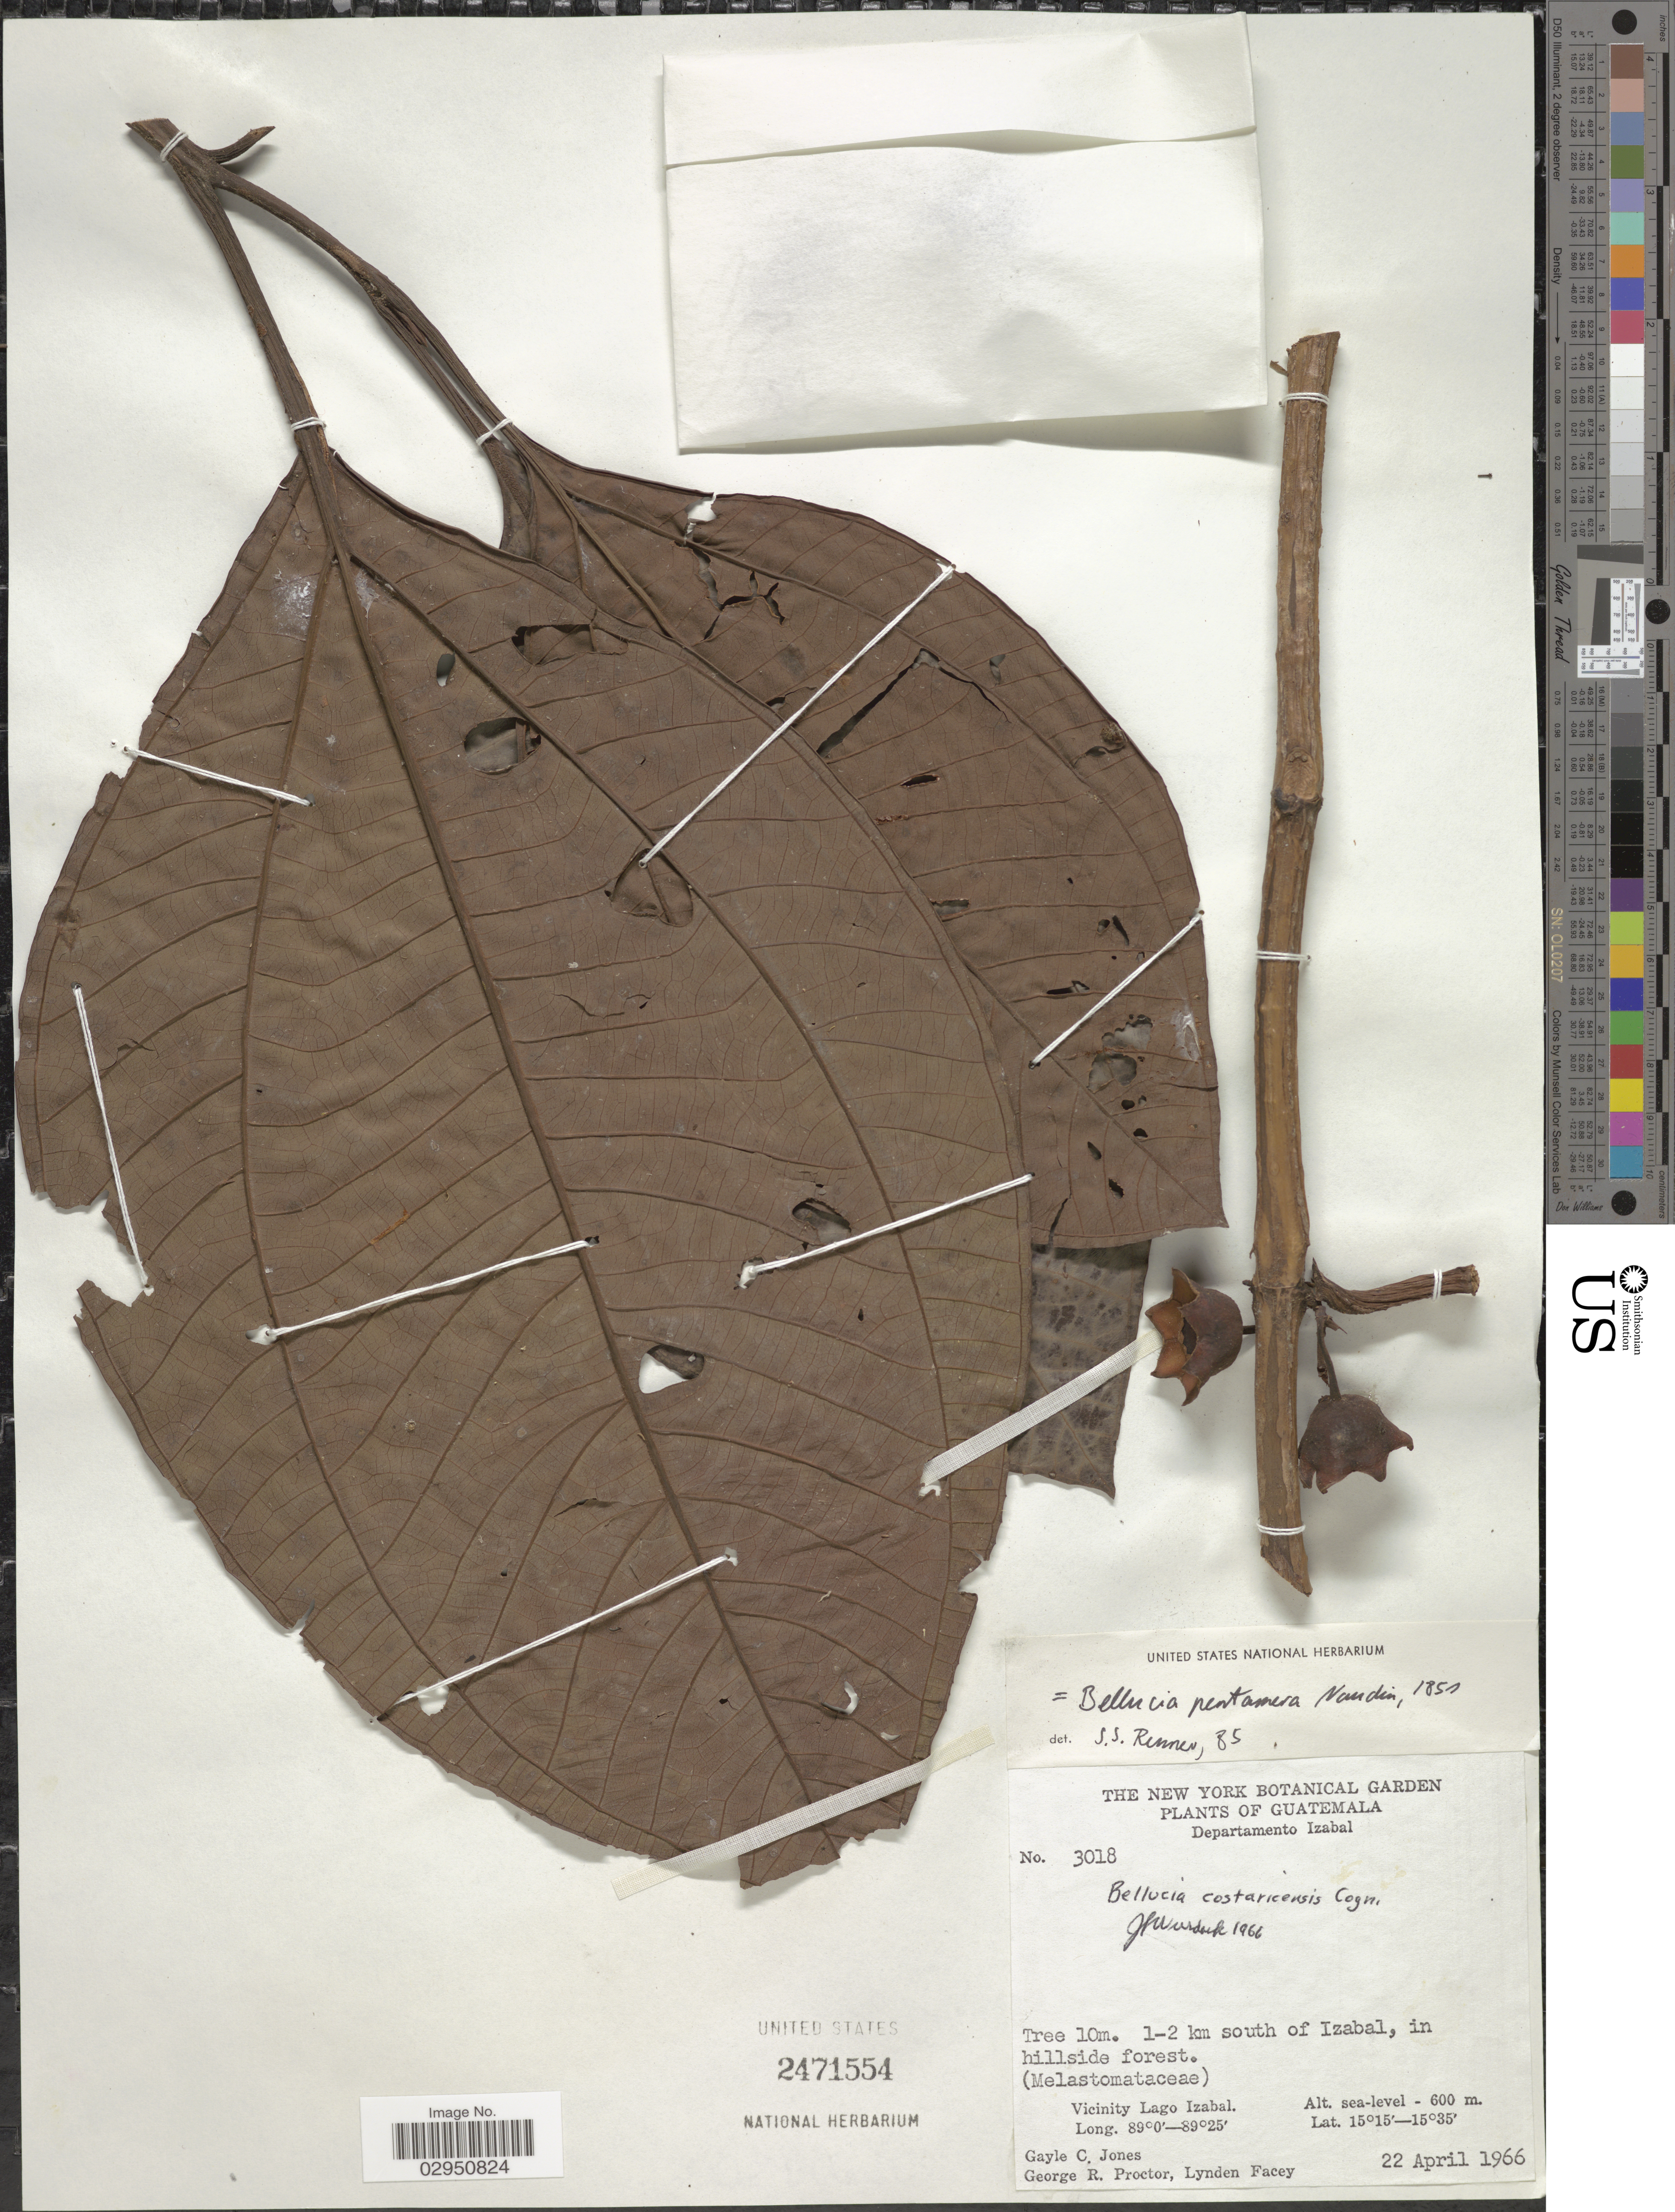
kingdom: Plantae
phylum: Tracheophyta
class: Magnoliopsida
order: Myrtales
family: Melastomataceae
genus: Bellucia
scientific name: Bellucia pentamera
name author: Naudin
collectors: G. C. Jones, G. Proctor & L. Facey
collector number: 3018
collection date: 1966-04-22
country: Guatemala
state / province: Izabal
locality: Departamento Izabal. 1-2 km south of Izabal. Vicinity of Lago Izabal.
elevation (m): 0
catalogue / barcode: US 2471554